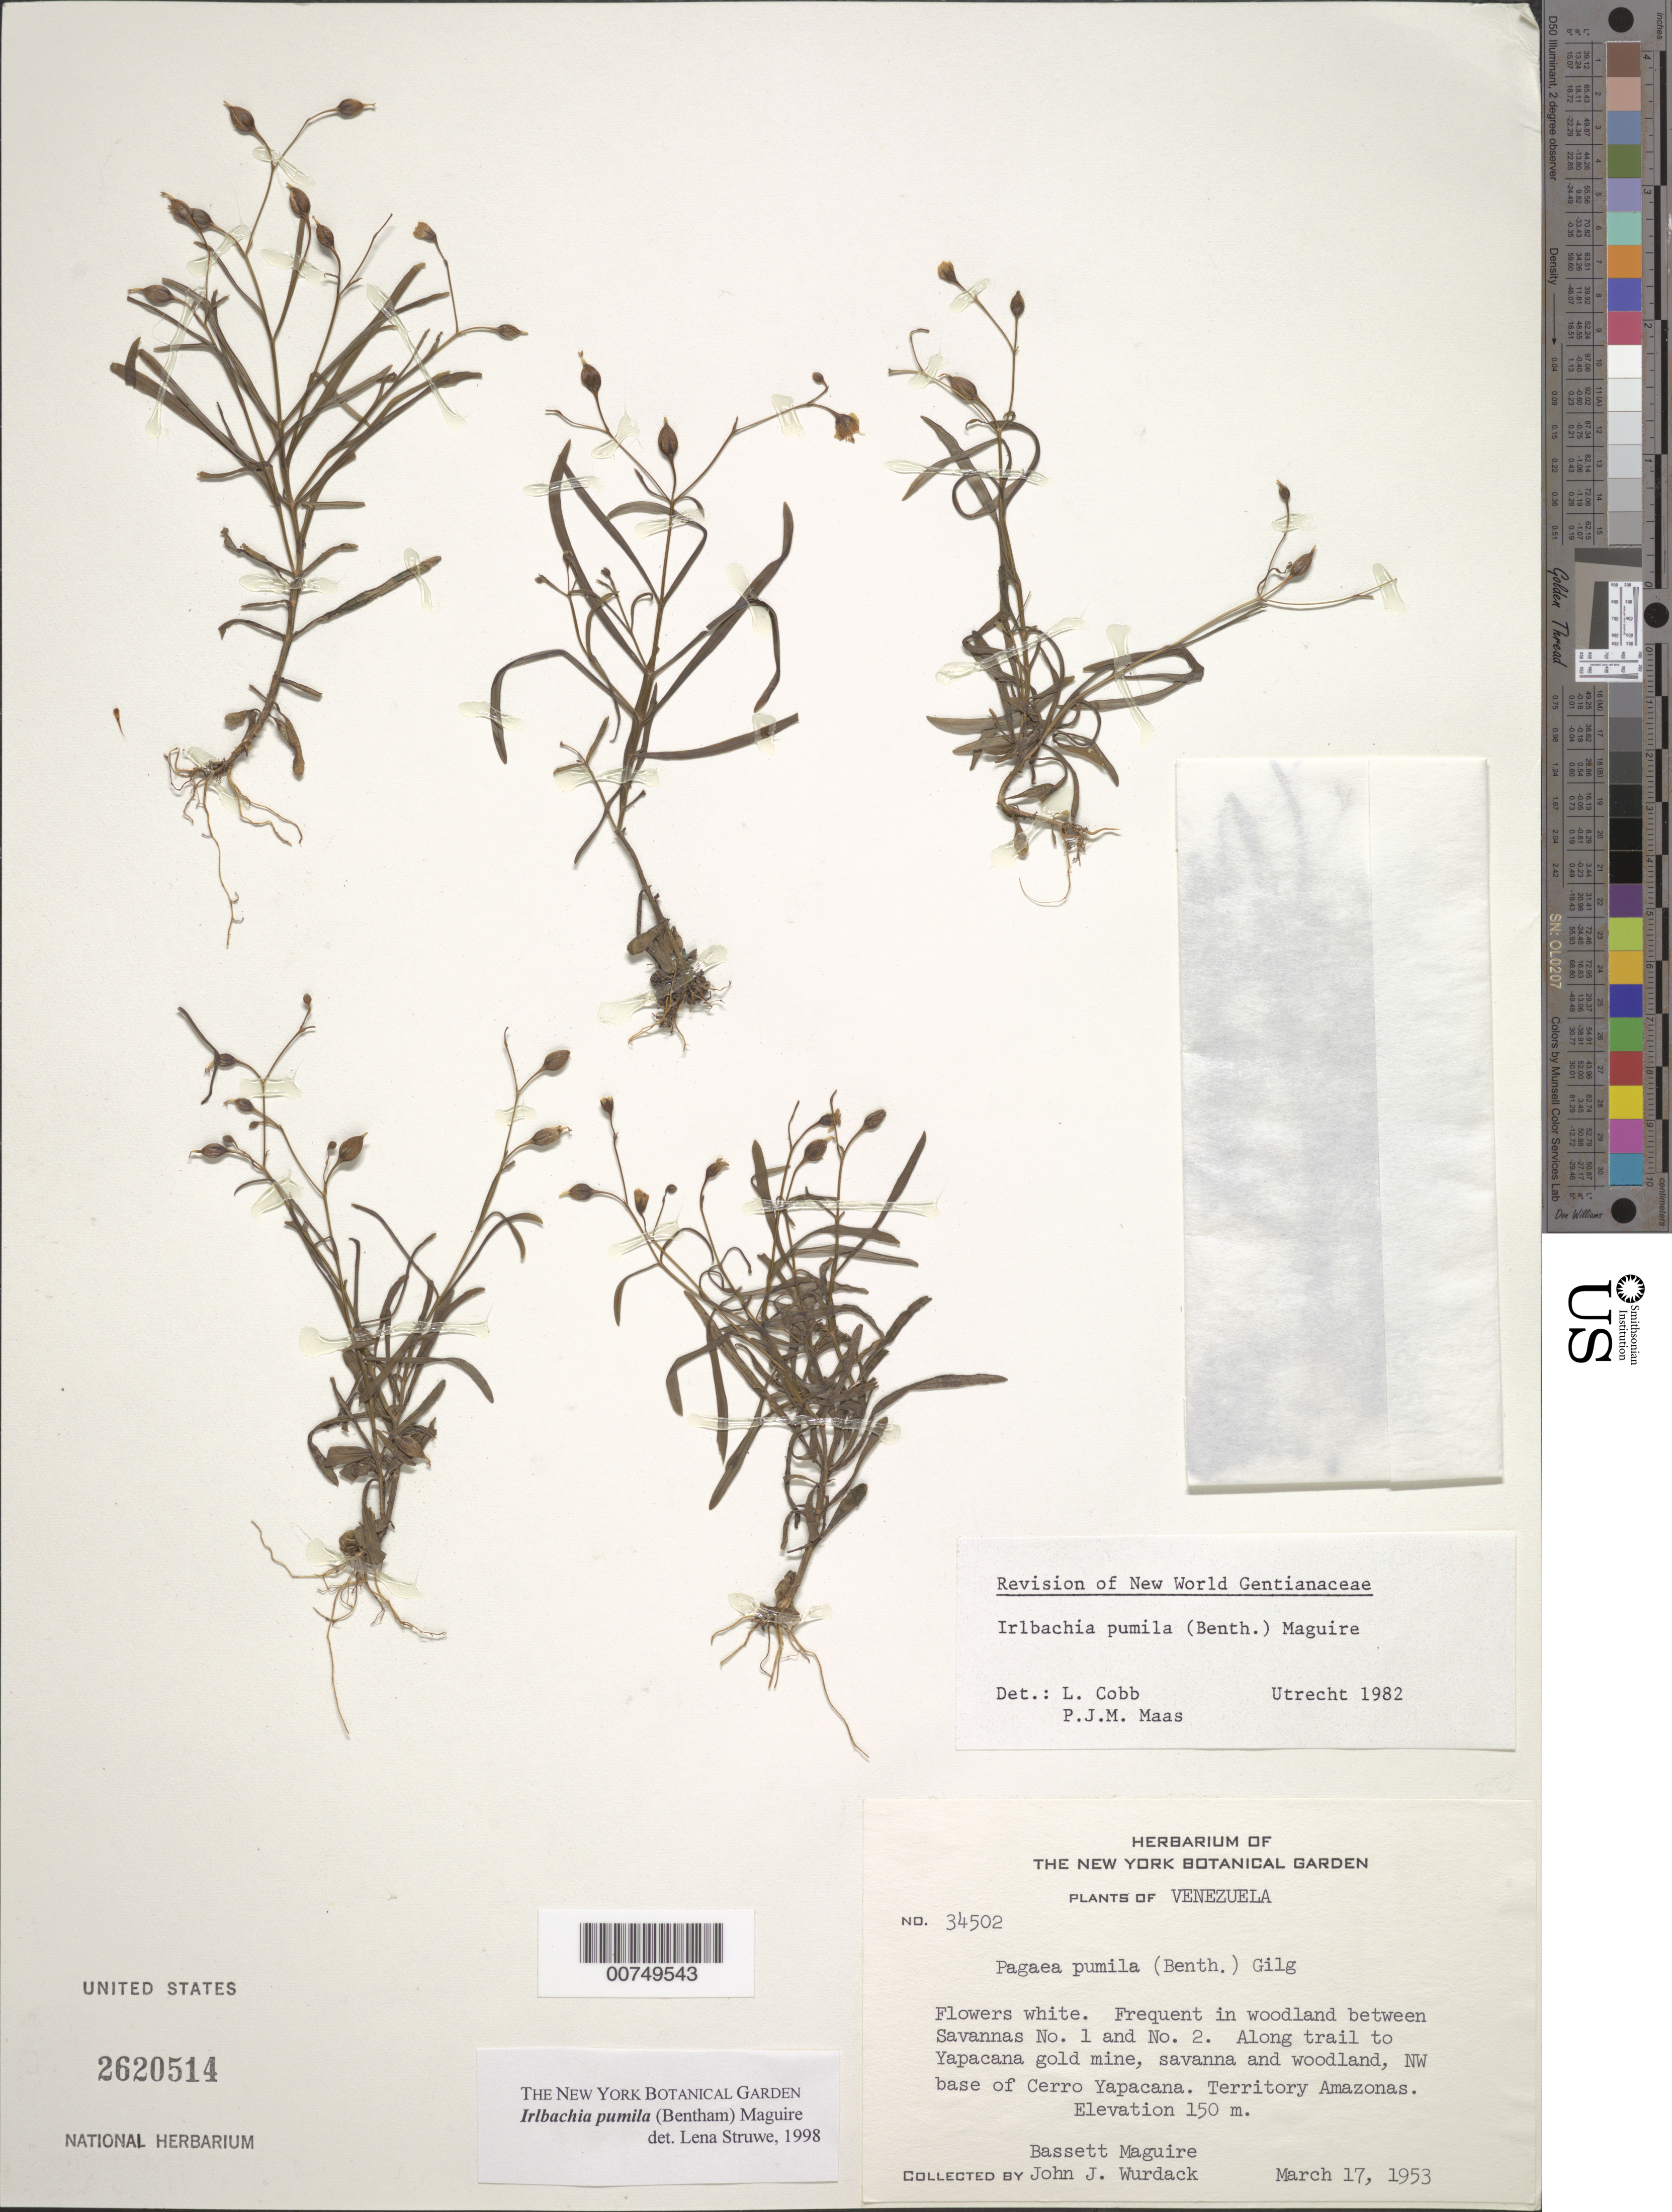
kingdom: Plantae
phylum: Tracheophyta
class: Magnoliopsida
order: Gentianales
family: Gentianaceae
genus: Irlbachia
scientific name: Irlbachia pumila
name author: (Benth.) Maguire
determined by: Struwe, L.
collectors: B. Maguire & J. J. Wurdack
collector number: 34502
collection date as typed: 17-Mar-53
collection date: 1953-03-17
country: Venezuela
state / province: Amazonas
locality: Alto Río Orinoco, Cerro Yapacána, NW base, Savanna I, along trail to Yapacána gold mine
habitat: Woodland between Savannas No. 1 and No. 2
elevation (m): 150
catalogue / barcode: US 2620514